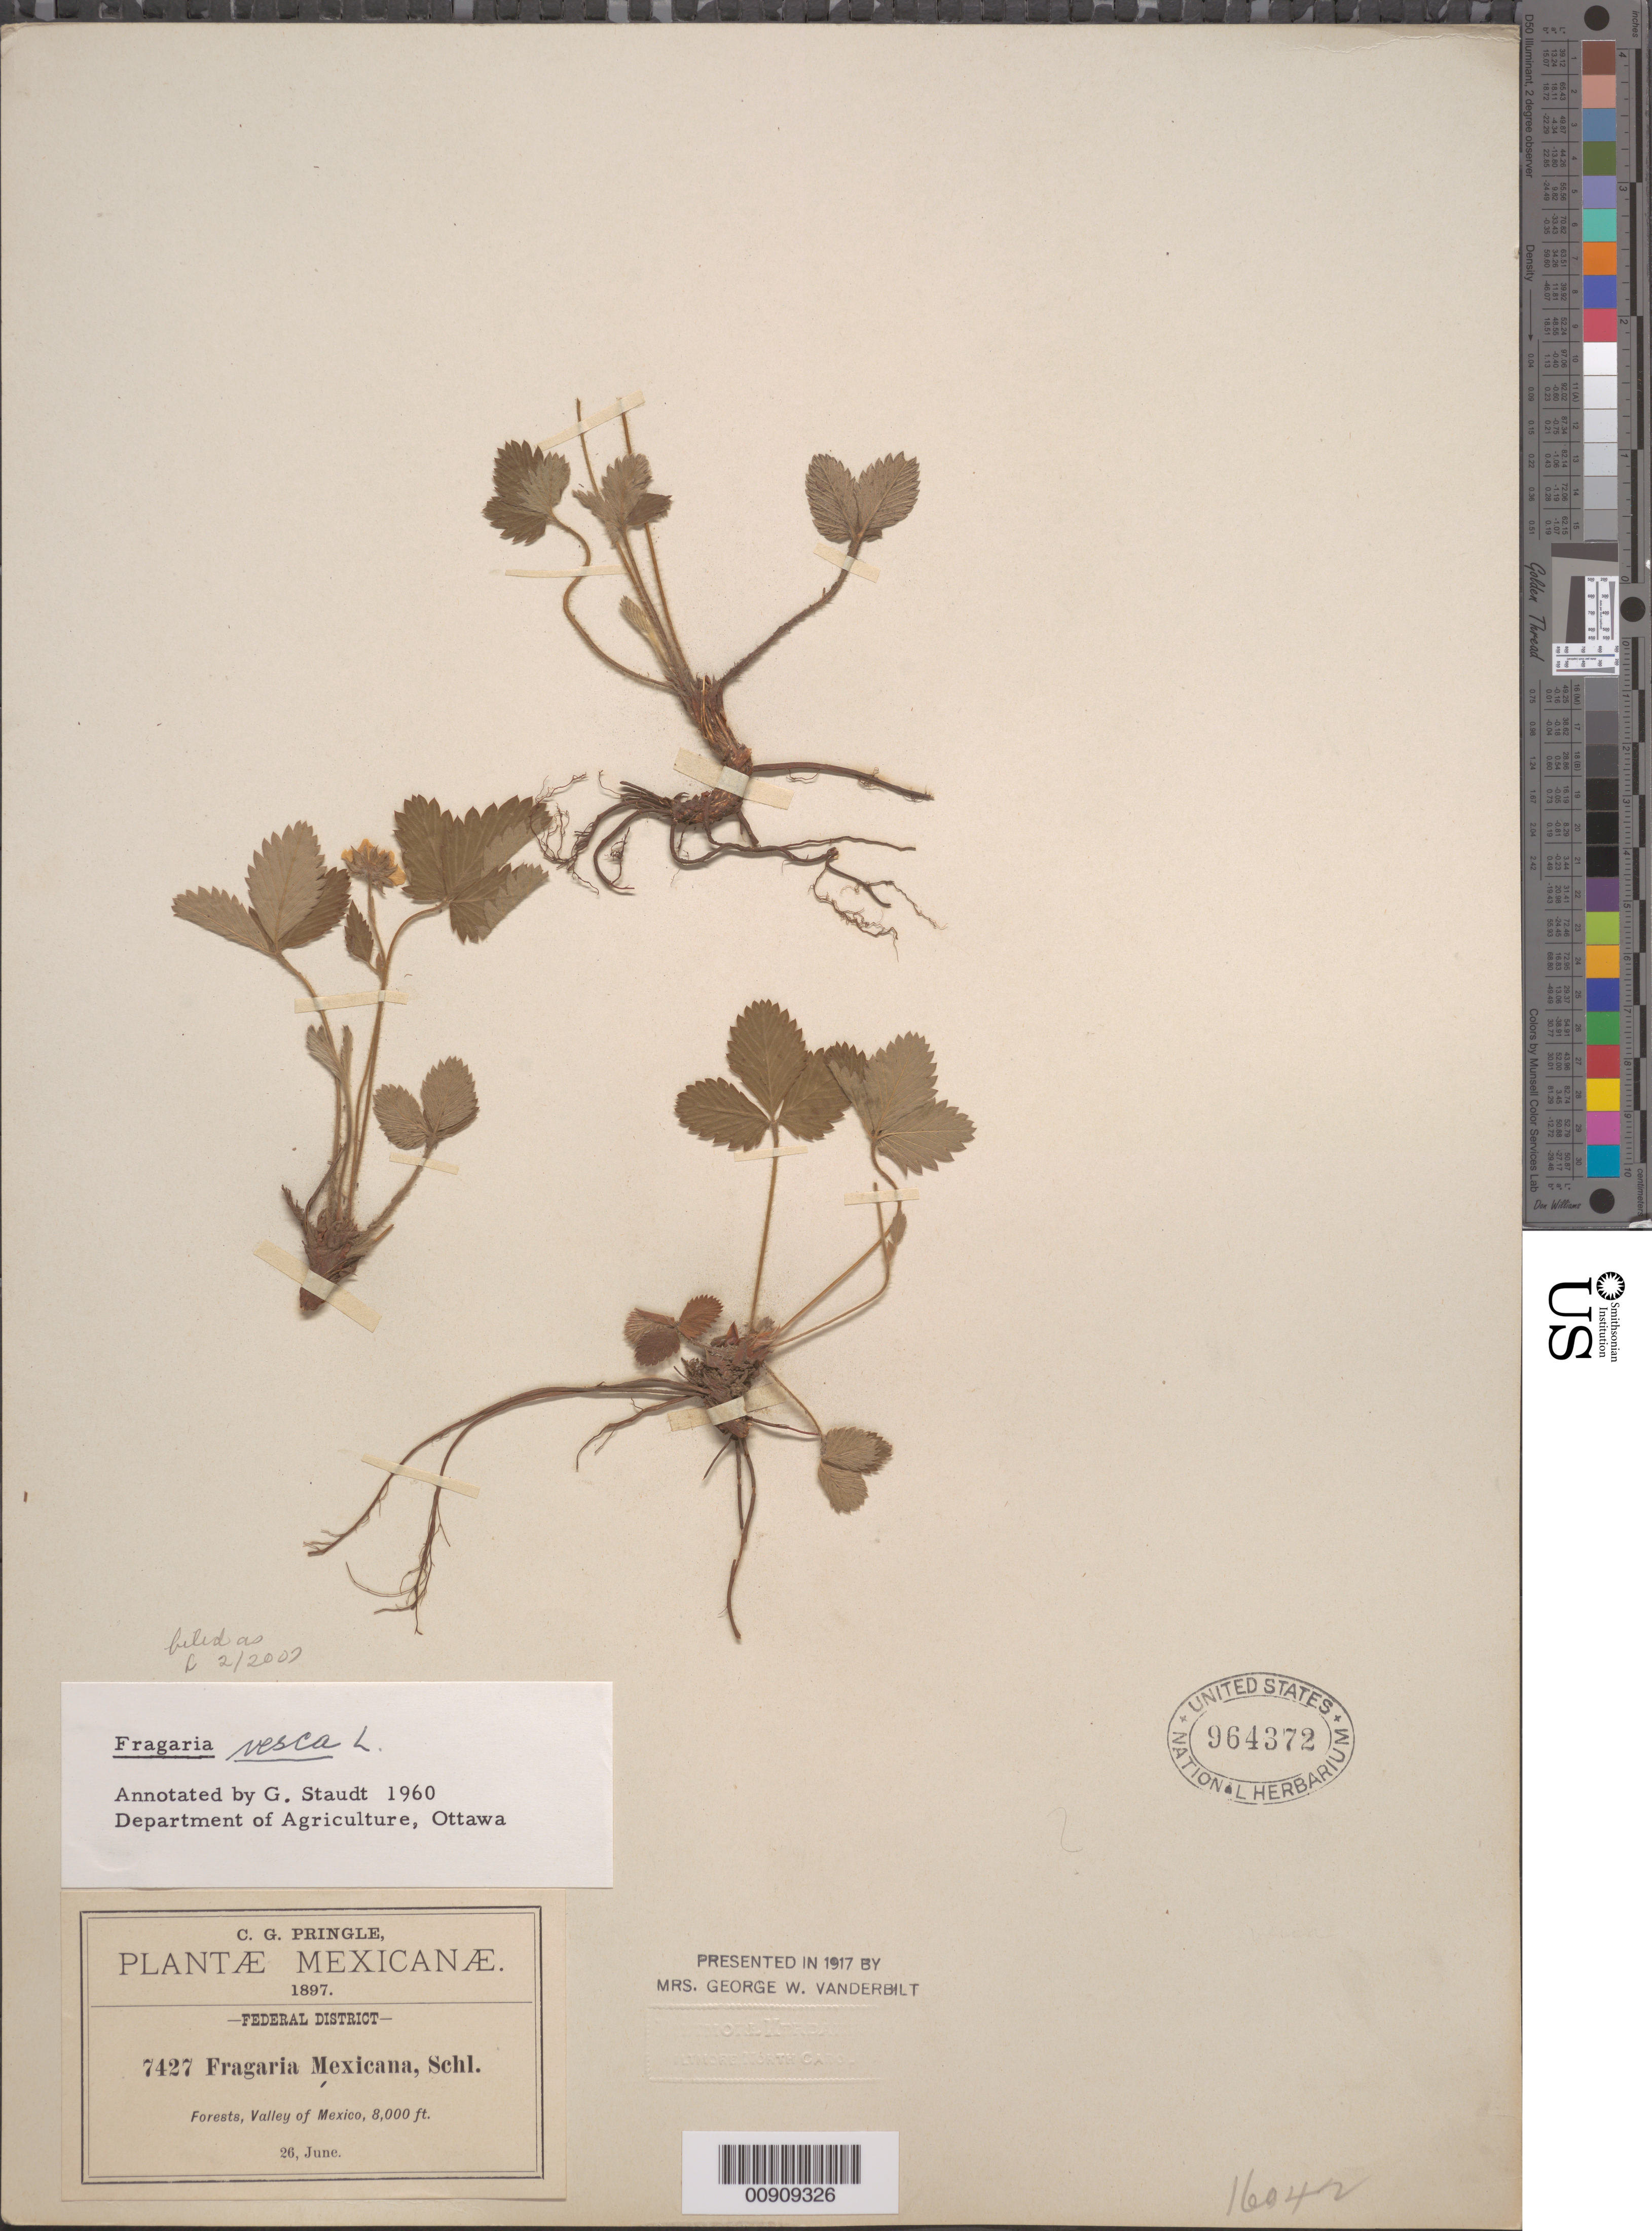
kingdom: Plantae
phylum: Tracheophyta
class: Magnoliopsida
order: Rosales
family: Rosaceae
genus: Fragaria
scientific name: Fragaria vesca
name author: L.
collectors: C. G. Pringle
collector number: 7427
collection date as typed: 26 Jun 1897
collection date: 1897-06-26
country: Mexico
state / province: Distrito Federal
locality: Valley of Mexico, Federal District.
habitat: Forests.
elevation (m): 2438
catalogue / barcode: US 964372